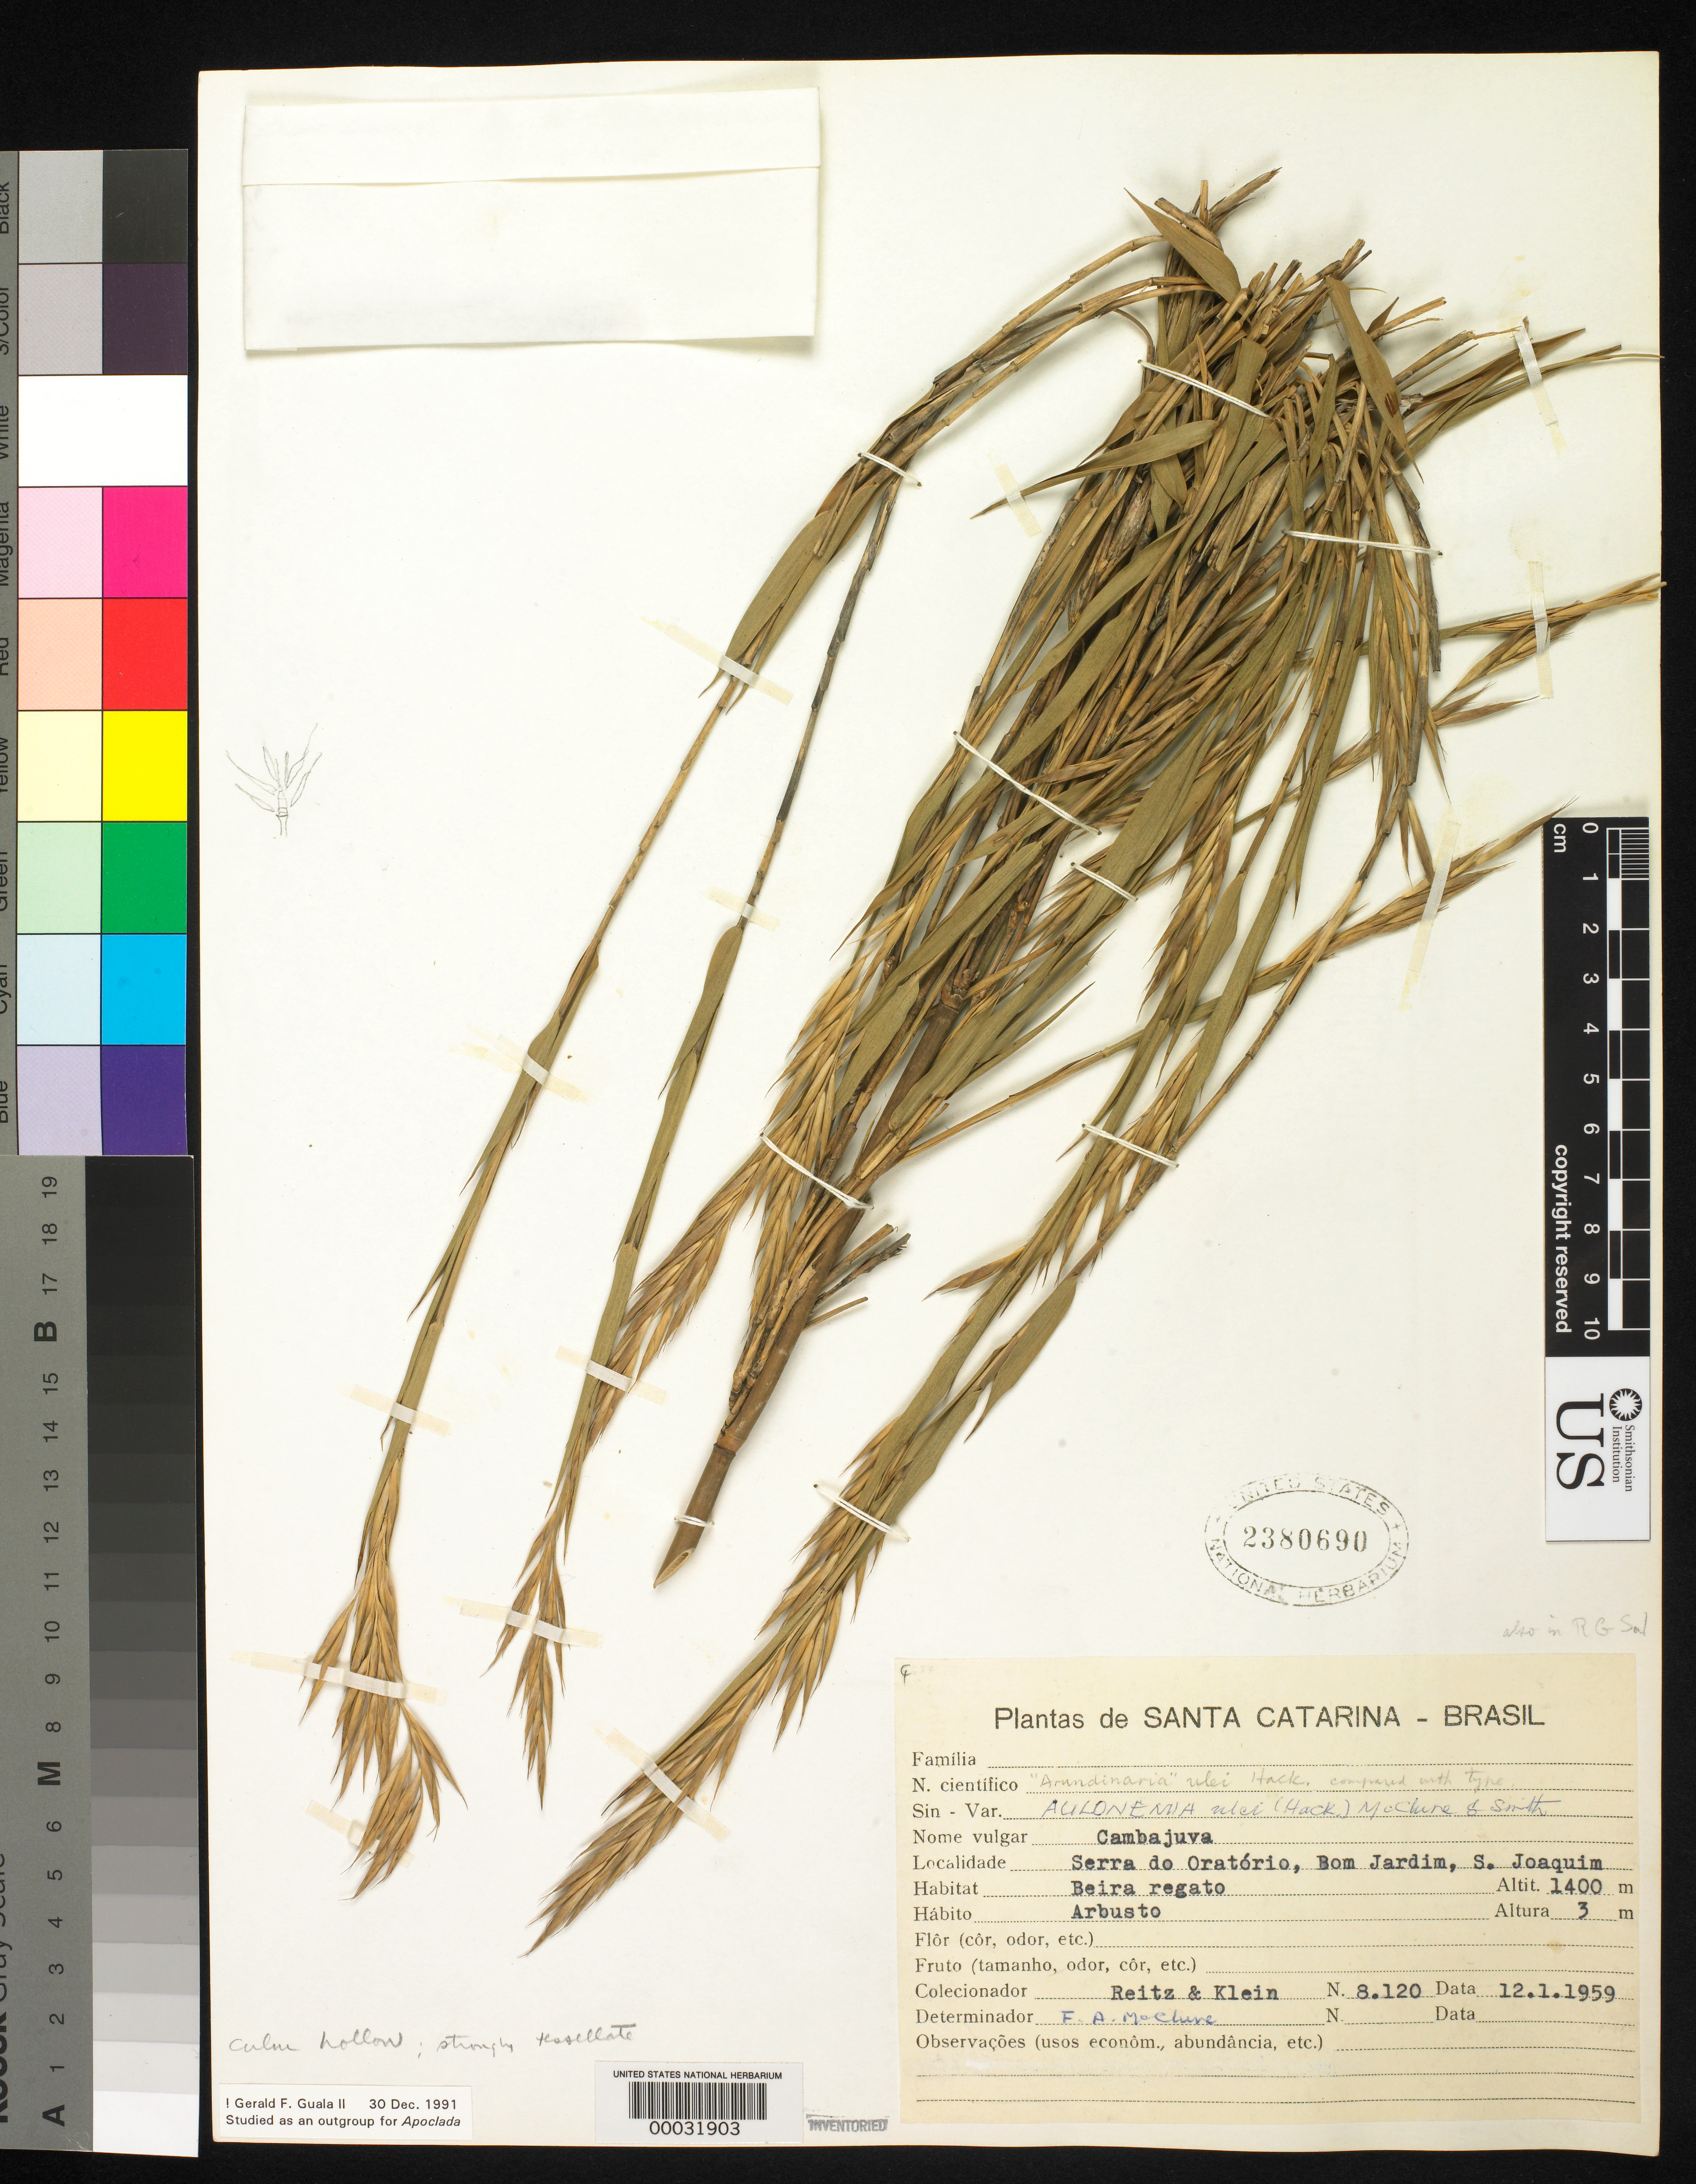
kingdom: Plantae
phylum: Tracheophyta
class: Liliopsida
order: Poales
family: Poaceae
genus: Cambajuva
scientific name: Cambajuva ulei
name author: (Hack.) P.L. Viana & et al.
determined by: Judziewicz, E. J.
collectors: R. Reitz & R. M. Klein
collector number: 8120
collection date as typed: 12 Jan 1959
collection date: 1959-01-12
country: Brazil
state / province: Santa Catarina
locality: Serra do oratorio, s. joaquim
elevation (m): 1400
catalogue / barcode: US 2380690